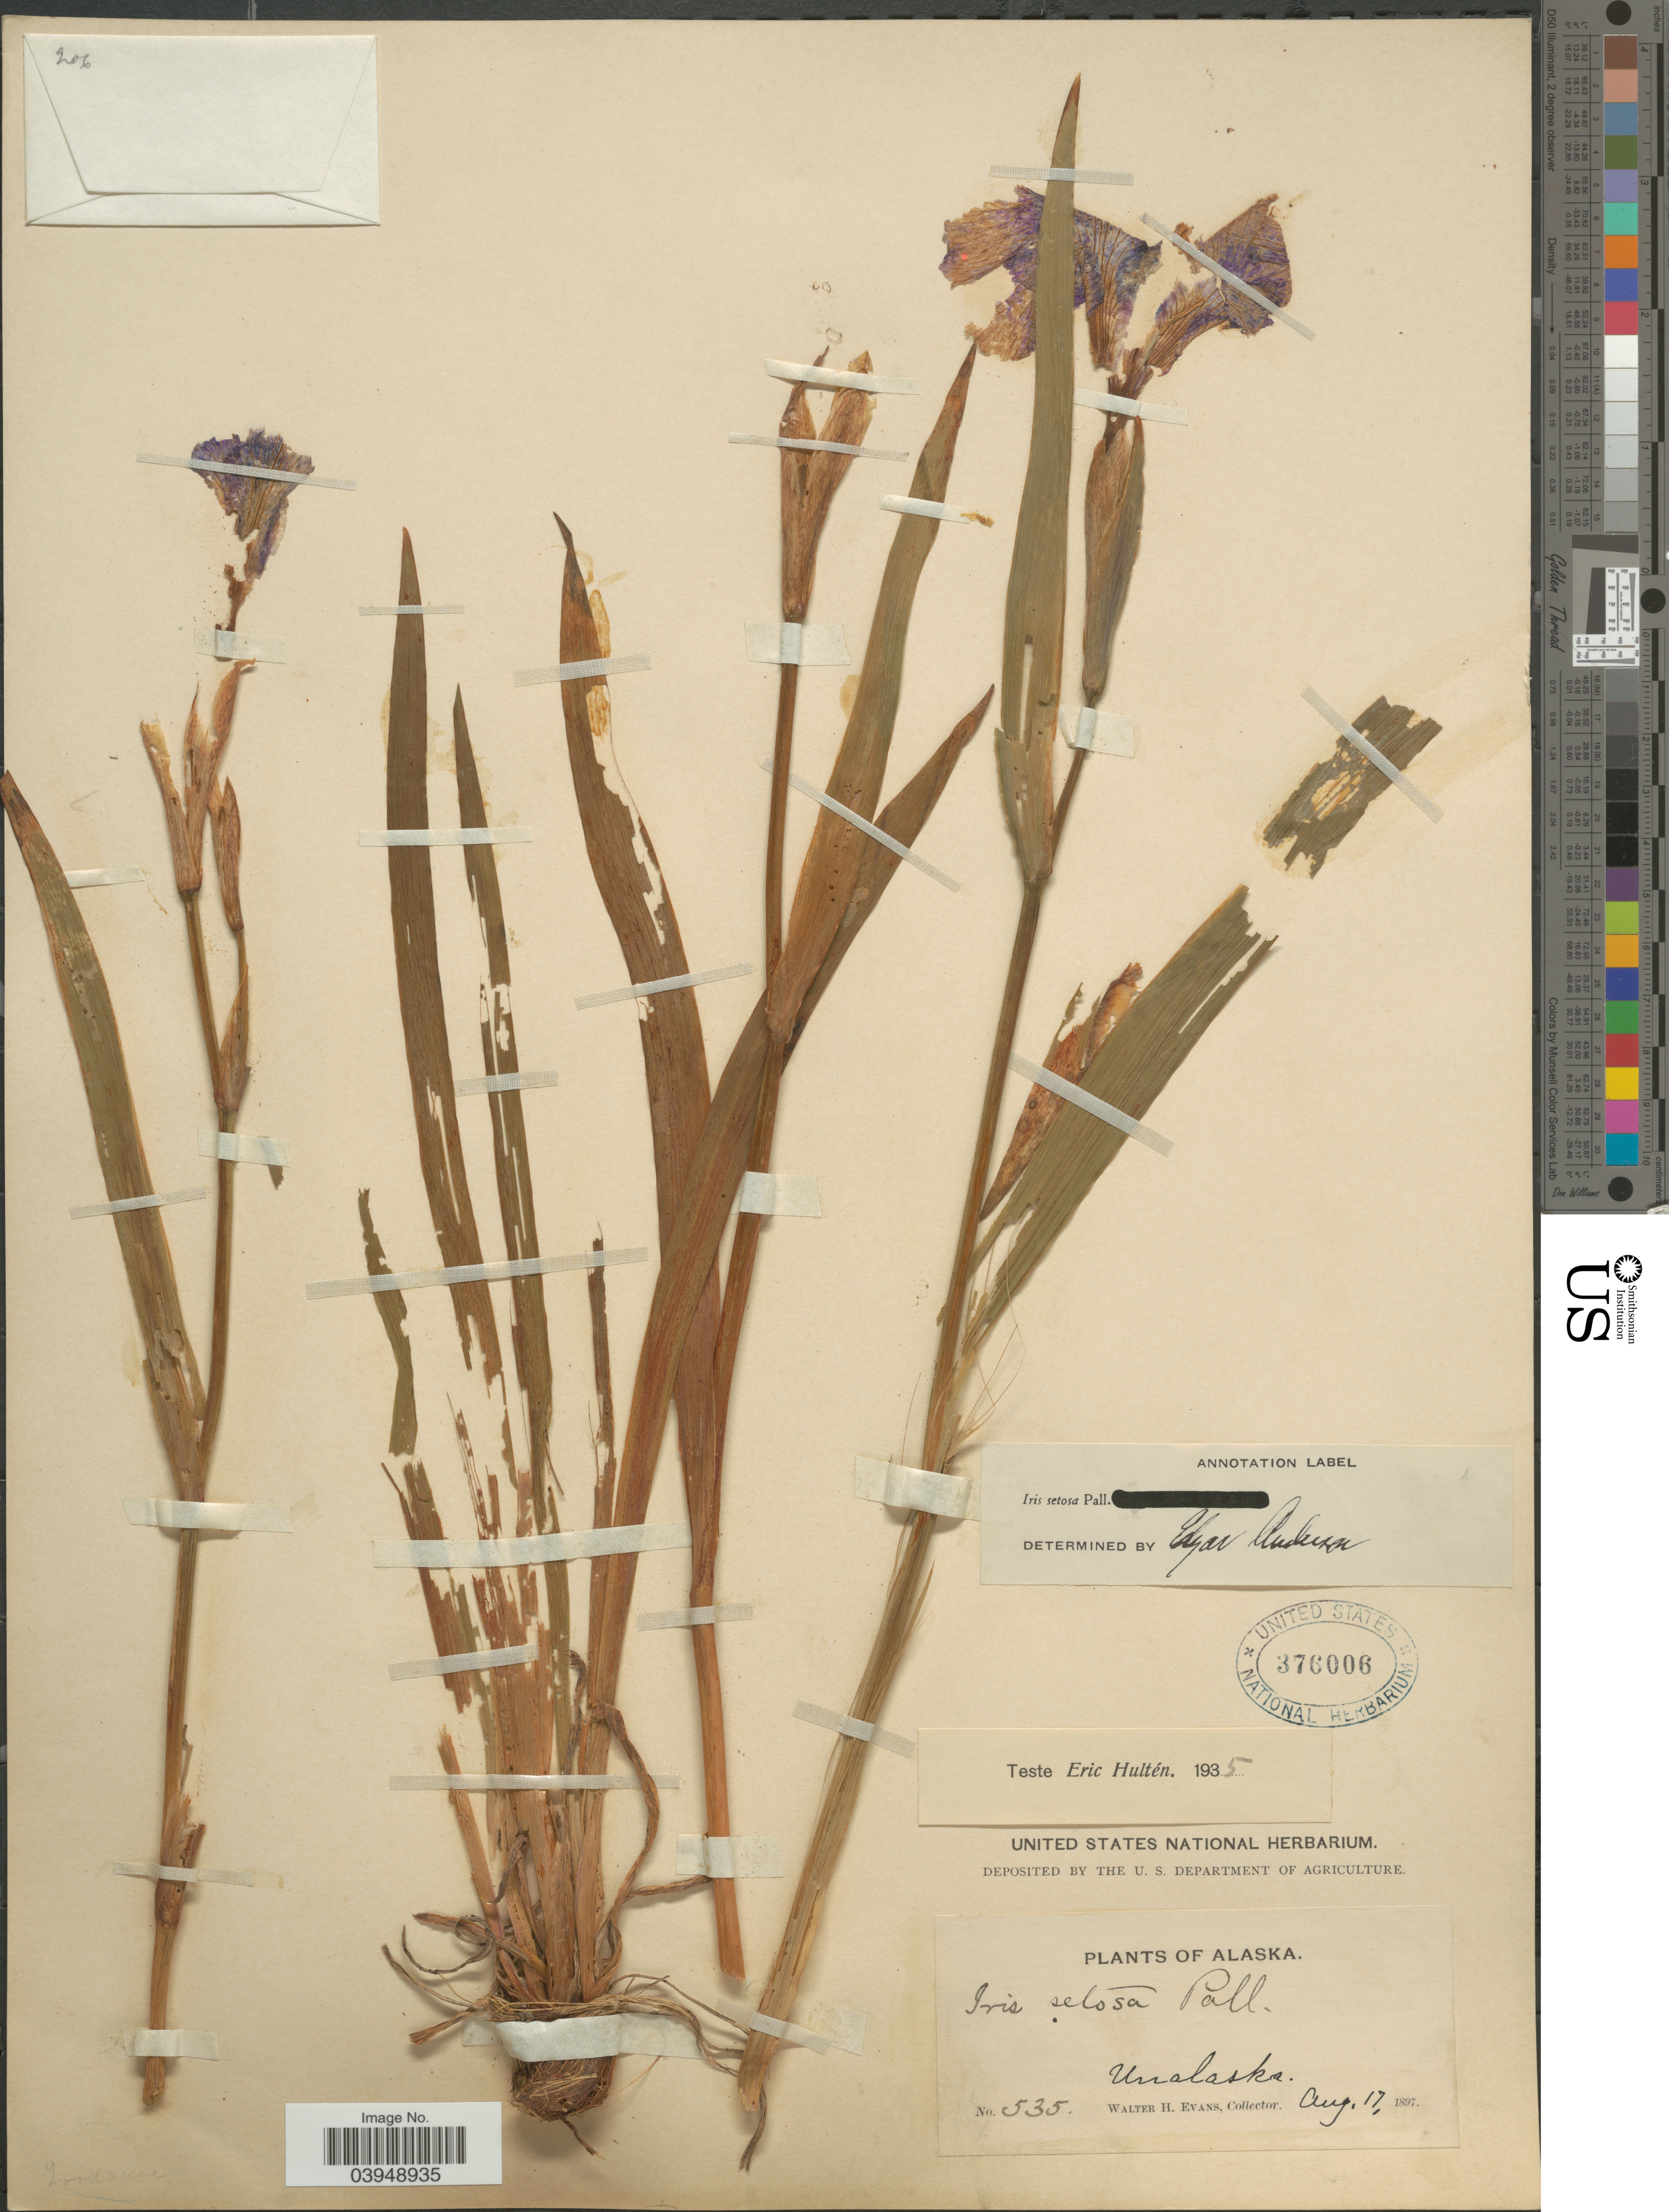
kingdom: Plantae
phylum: Tracheophyta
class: Liliopsida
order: Asparagales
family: Iridaceae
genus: Iris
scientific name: Iris setosa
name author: Pall. ex Link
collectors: W. H. Evans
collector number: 535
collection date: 1897-08-17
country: United States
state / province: Alaska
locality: Unalaska.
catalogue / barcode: US 376006